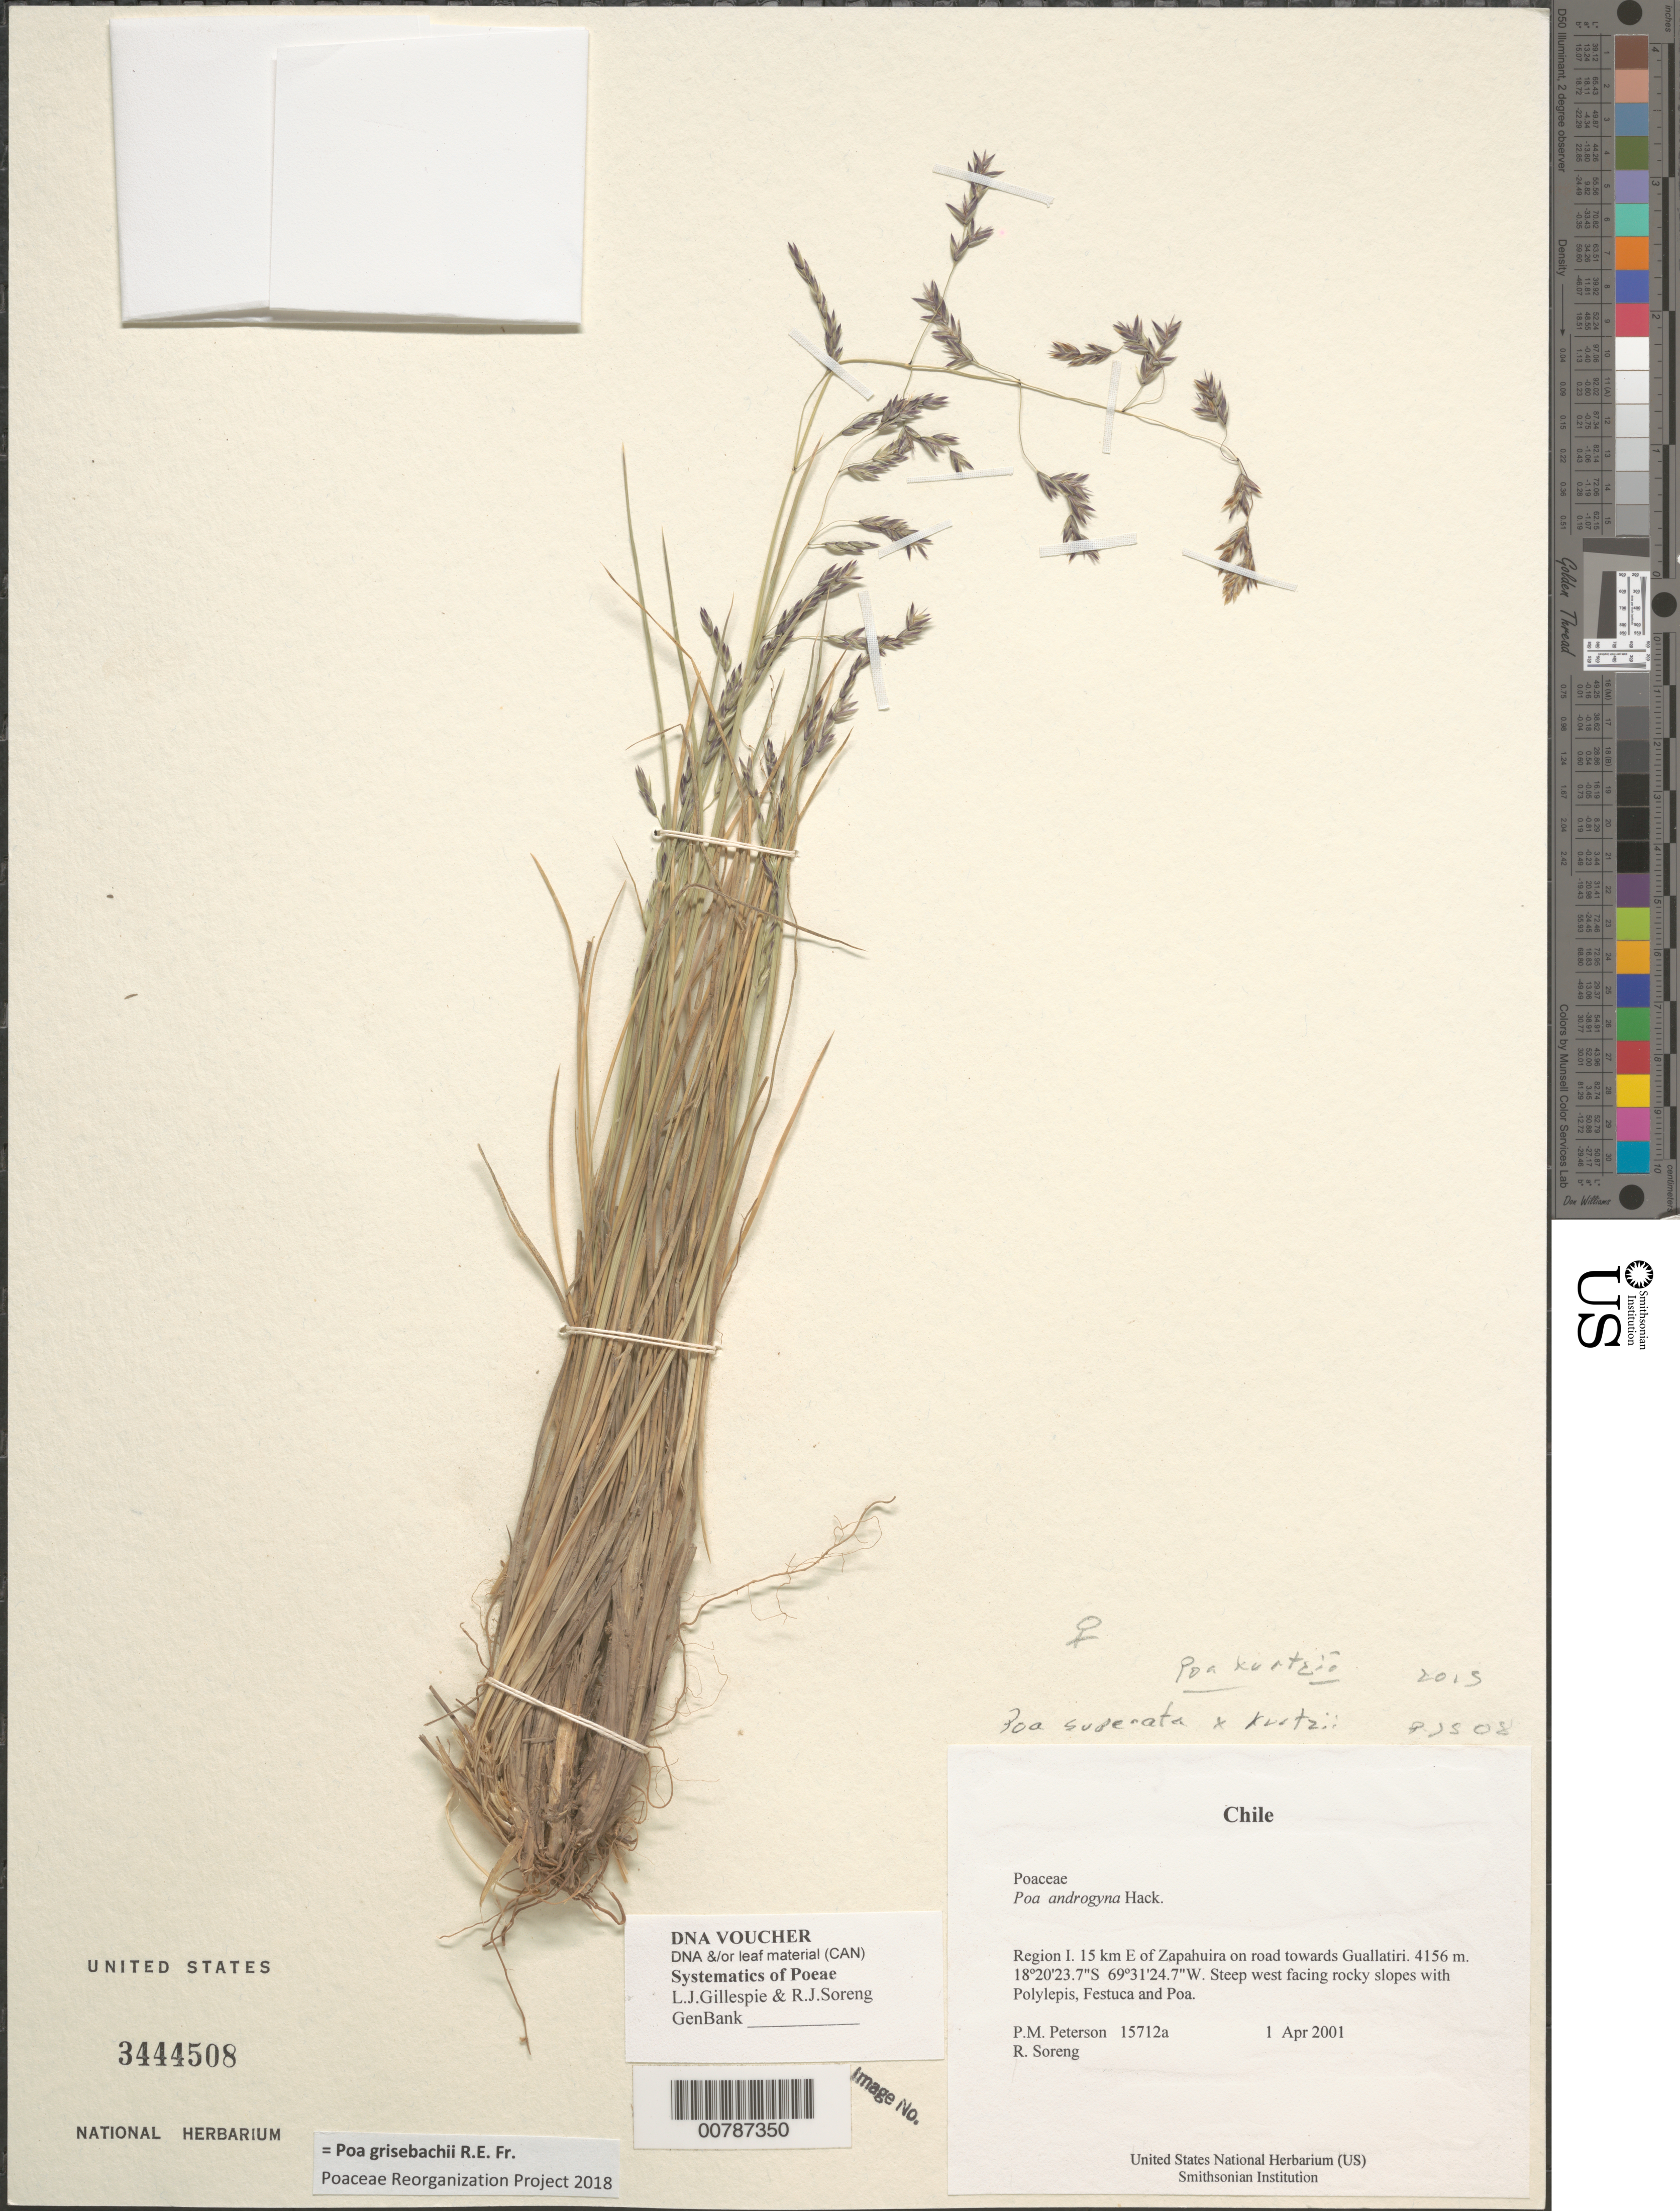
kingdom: Plantae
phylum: Tracheophyta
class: Liliopsida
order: Poales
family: Poaceae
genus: Poa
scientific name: Poa grisebachii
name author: R.E. Fr.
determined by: Poaceae Reorganization Project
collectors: P. M. Peterson & R. J. Soreng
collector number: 15712-a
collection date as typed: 01 Apr 2001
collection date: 2001-04-01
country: Chile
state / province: Tarapacá (I)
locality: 15 km E of Zapahuira on road towards Guallatiri.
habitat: Steep west facing rocky slopes with Polylepis, Festuca and Poa.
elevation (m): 4156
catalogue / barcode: US 3444508